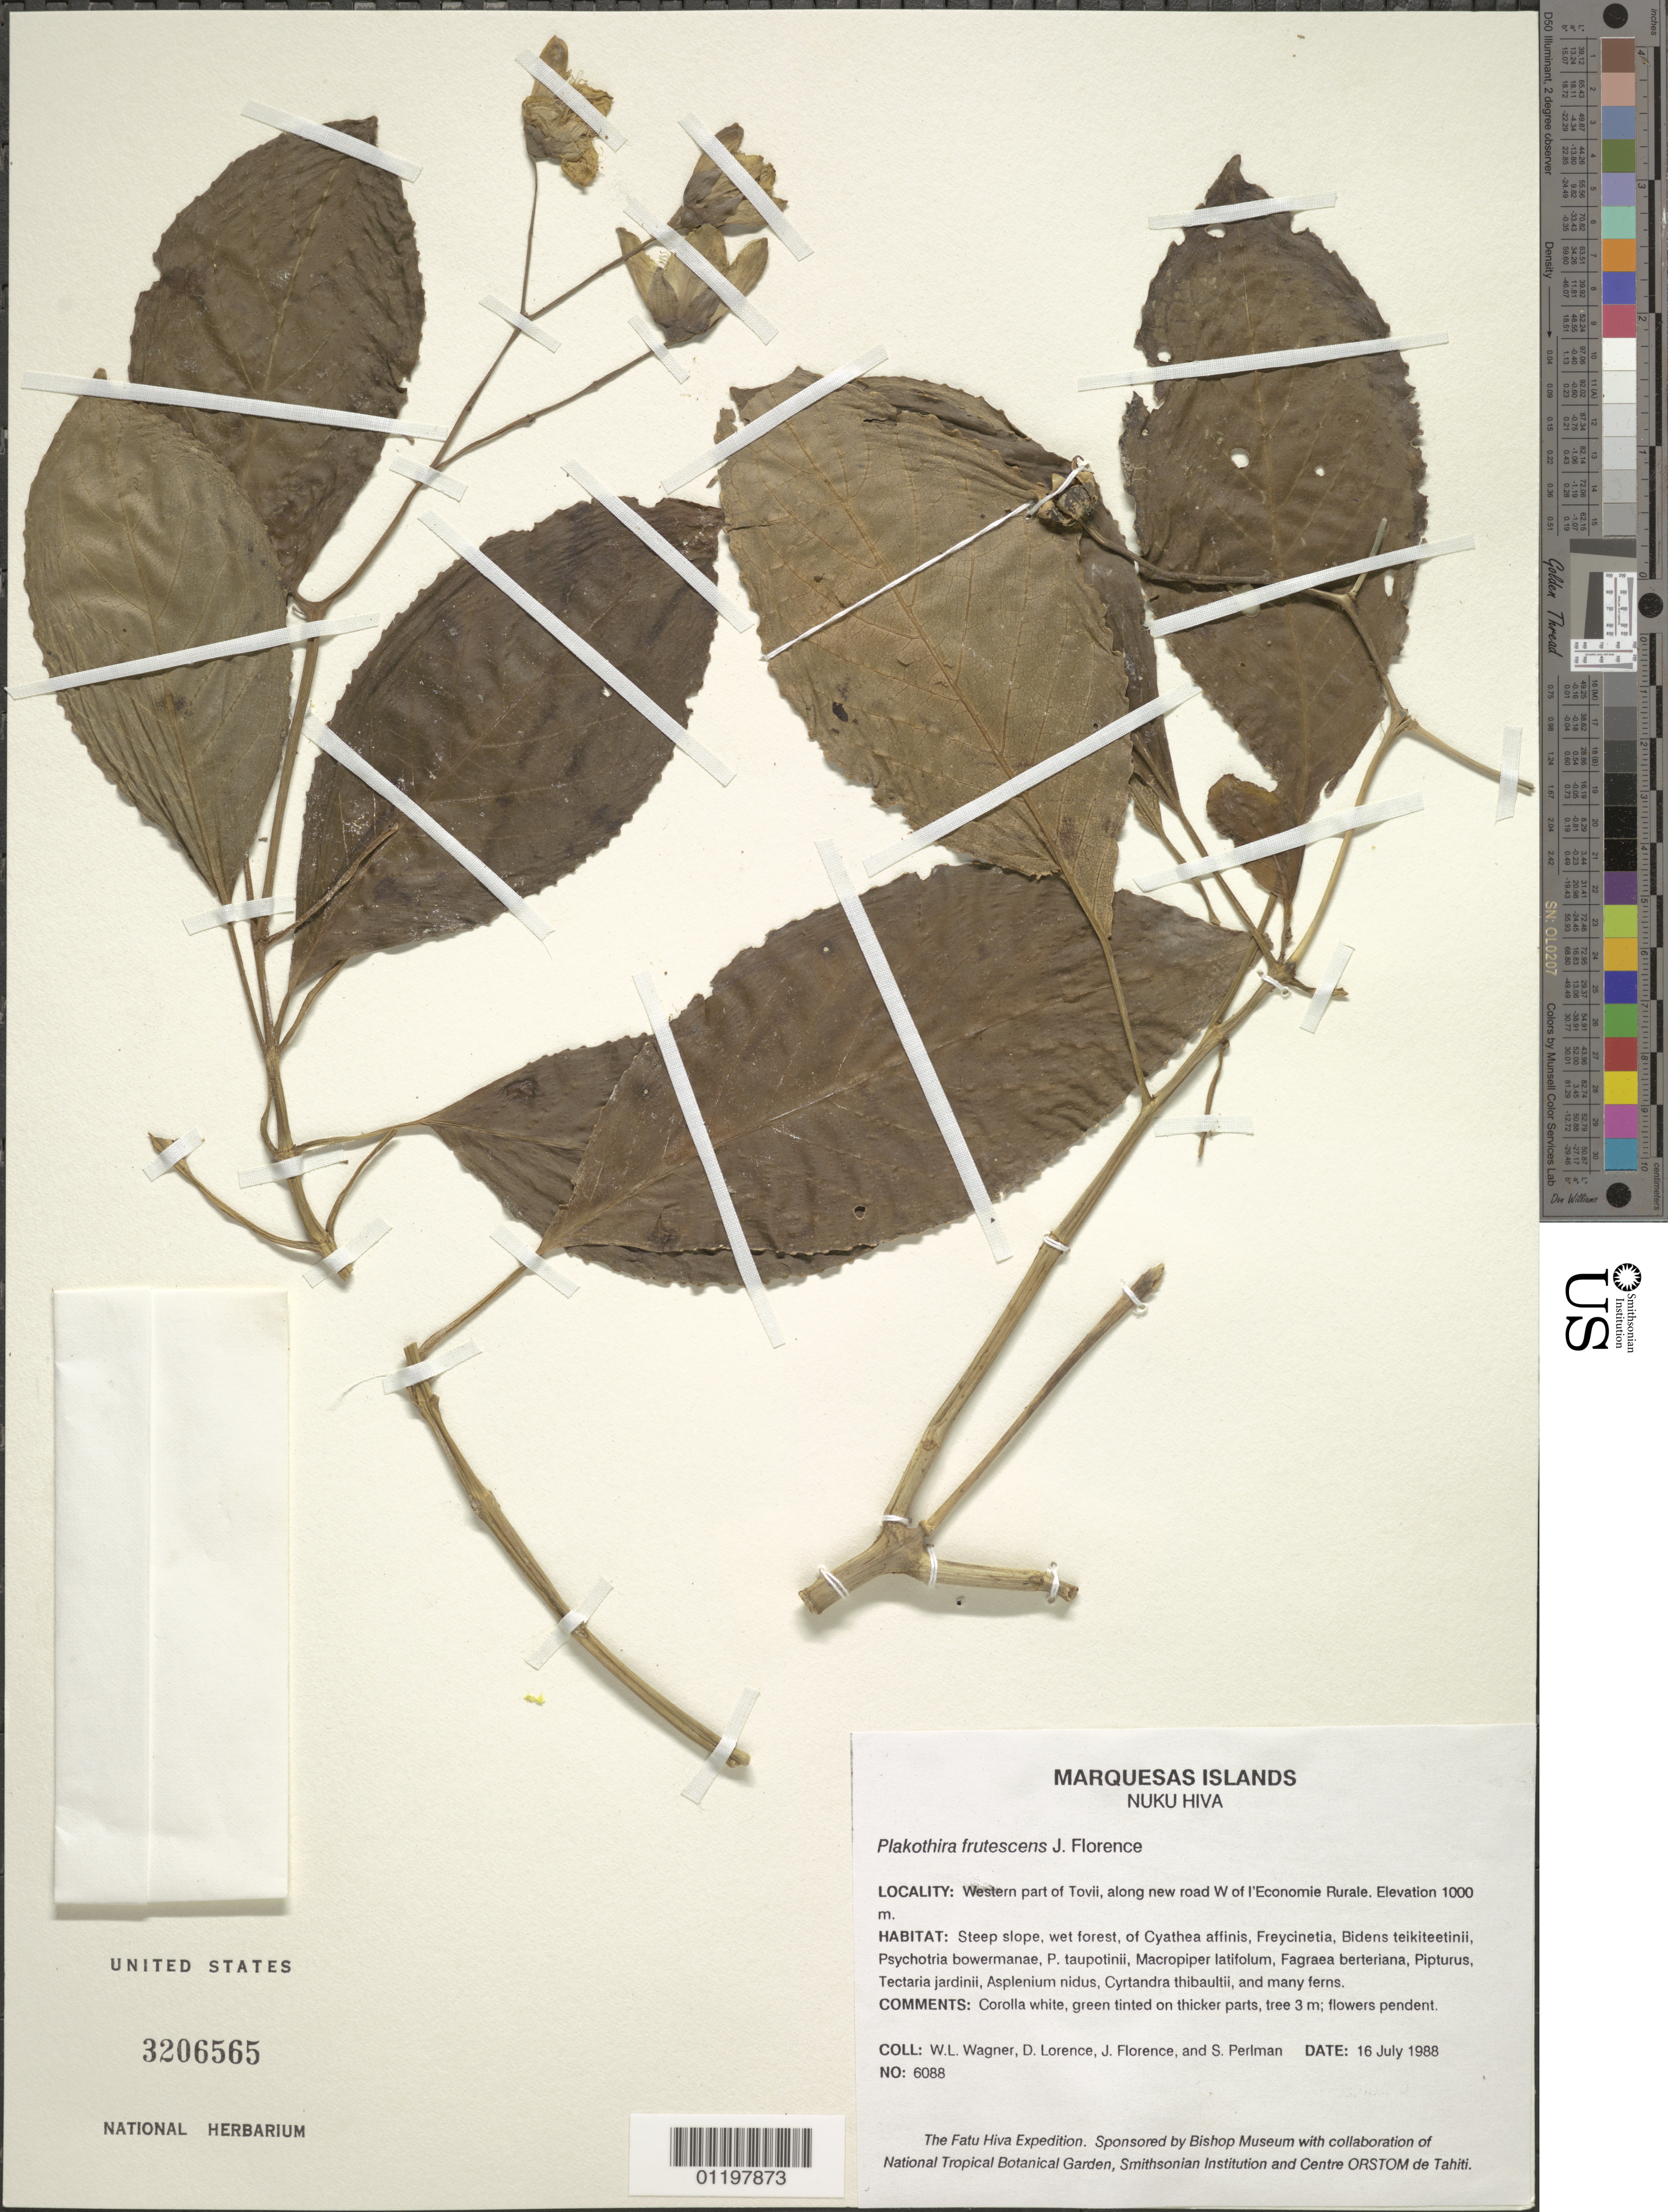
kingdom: Plantae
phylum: Tracheophyta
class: Magnoliopsida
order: Cornales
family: Loasaceae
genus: Plakothira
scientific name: Plakothira frutescens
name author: J. Florence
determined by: Wagner, W. L.; Florence, J.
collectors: W. L. Wagner, D. Lorence, J. Florence & S. P. Perlman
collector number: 6088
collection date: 1988-07-16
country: French Polynesia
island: Nuku Hiva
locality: W part of Toovii, along new road W of l'Economie Rurale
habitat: Steep slope, wet forest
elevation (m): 1000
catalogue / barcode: US 3206565